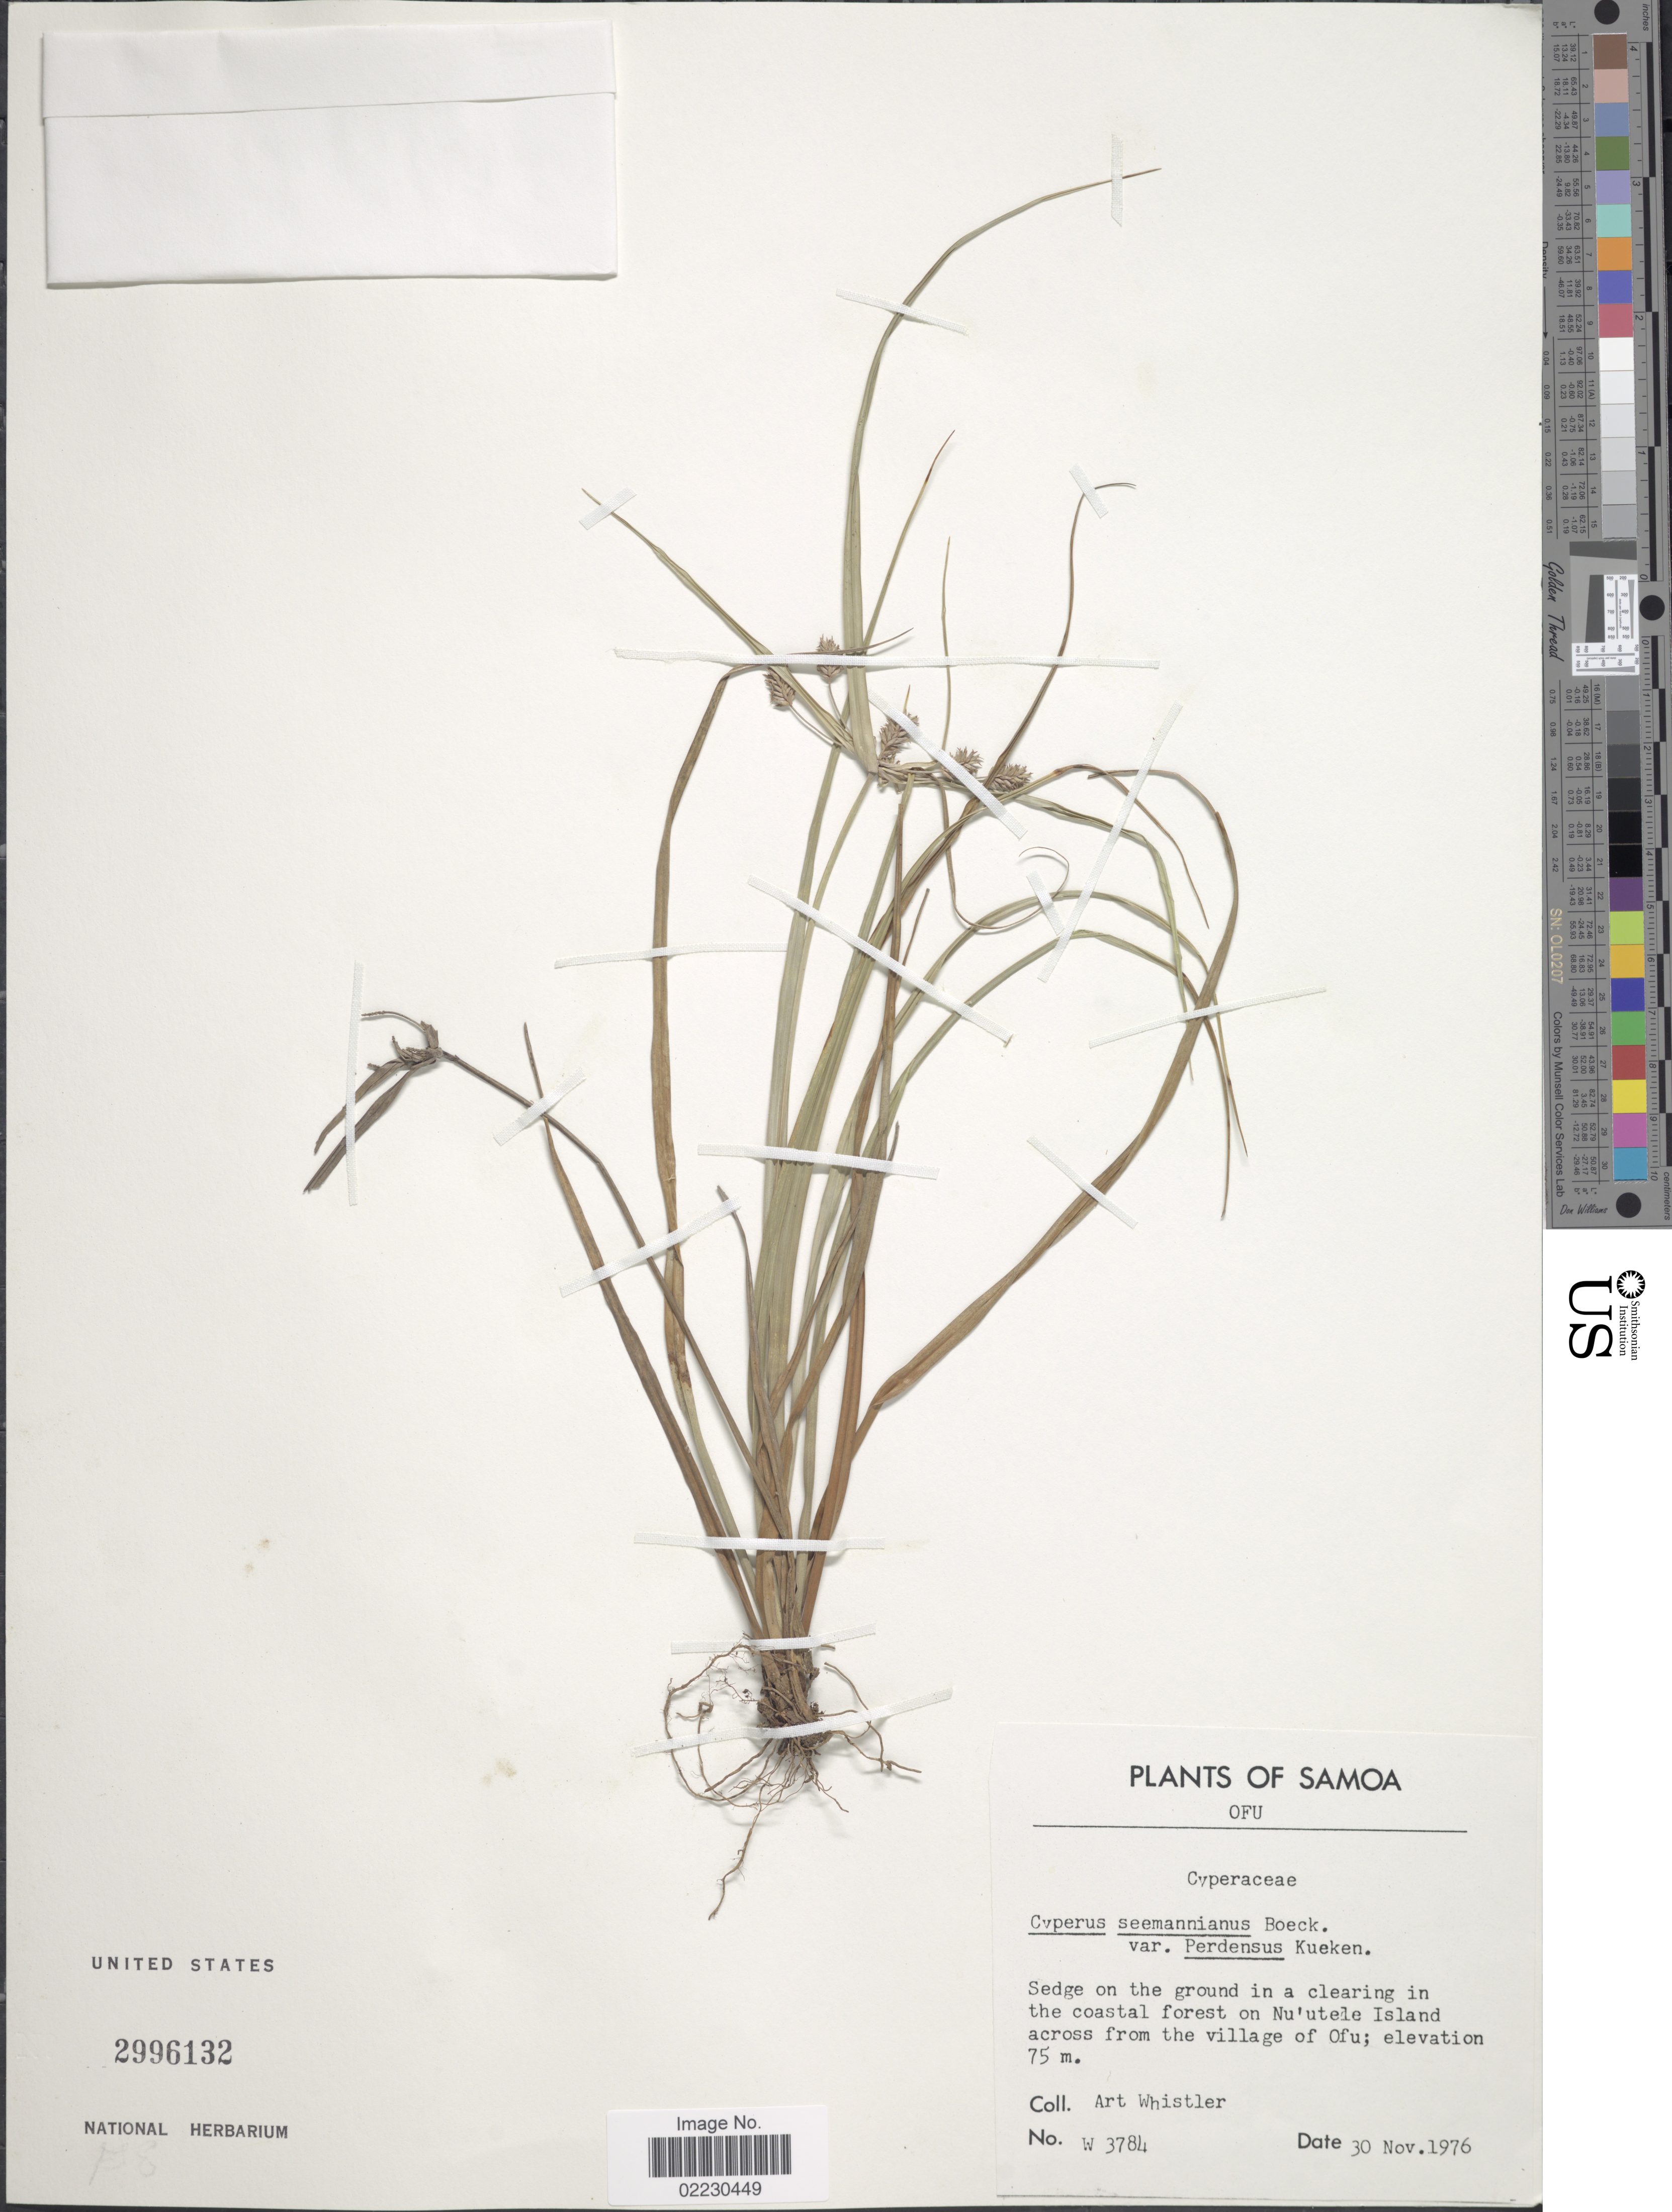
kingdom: Plantae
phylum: Tracheophyta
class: Liliopsida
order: Poales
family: Cyperaceae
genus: Cyperus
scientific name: Cyperus seemannianus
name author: Boeckeler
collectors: A. Whistler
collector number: W 3784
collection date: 1976-11-30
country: American Samoa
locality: Ofu, Sedge on the ground in a clearing in the coastal forest on Nu'utele Island across from the village of Ofu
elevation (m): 75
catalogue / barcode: US 2996132